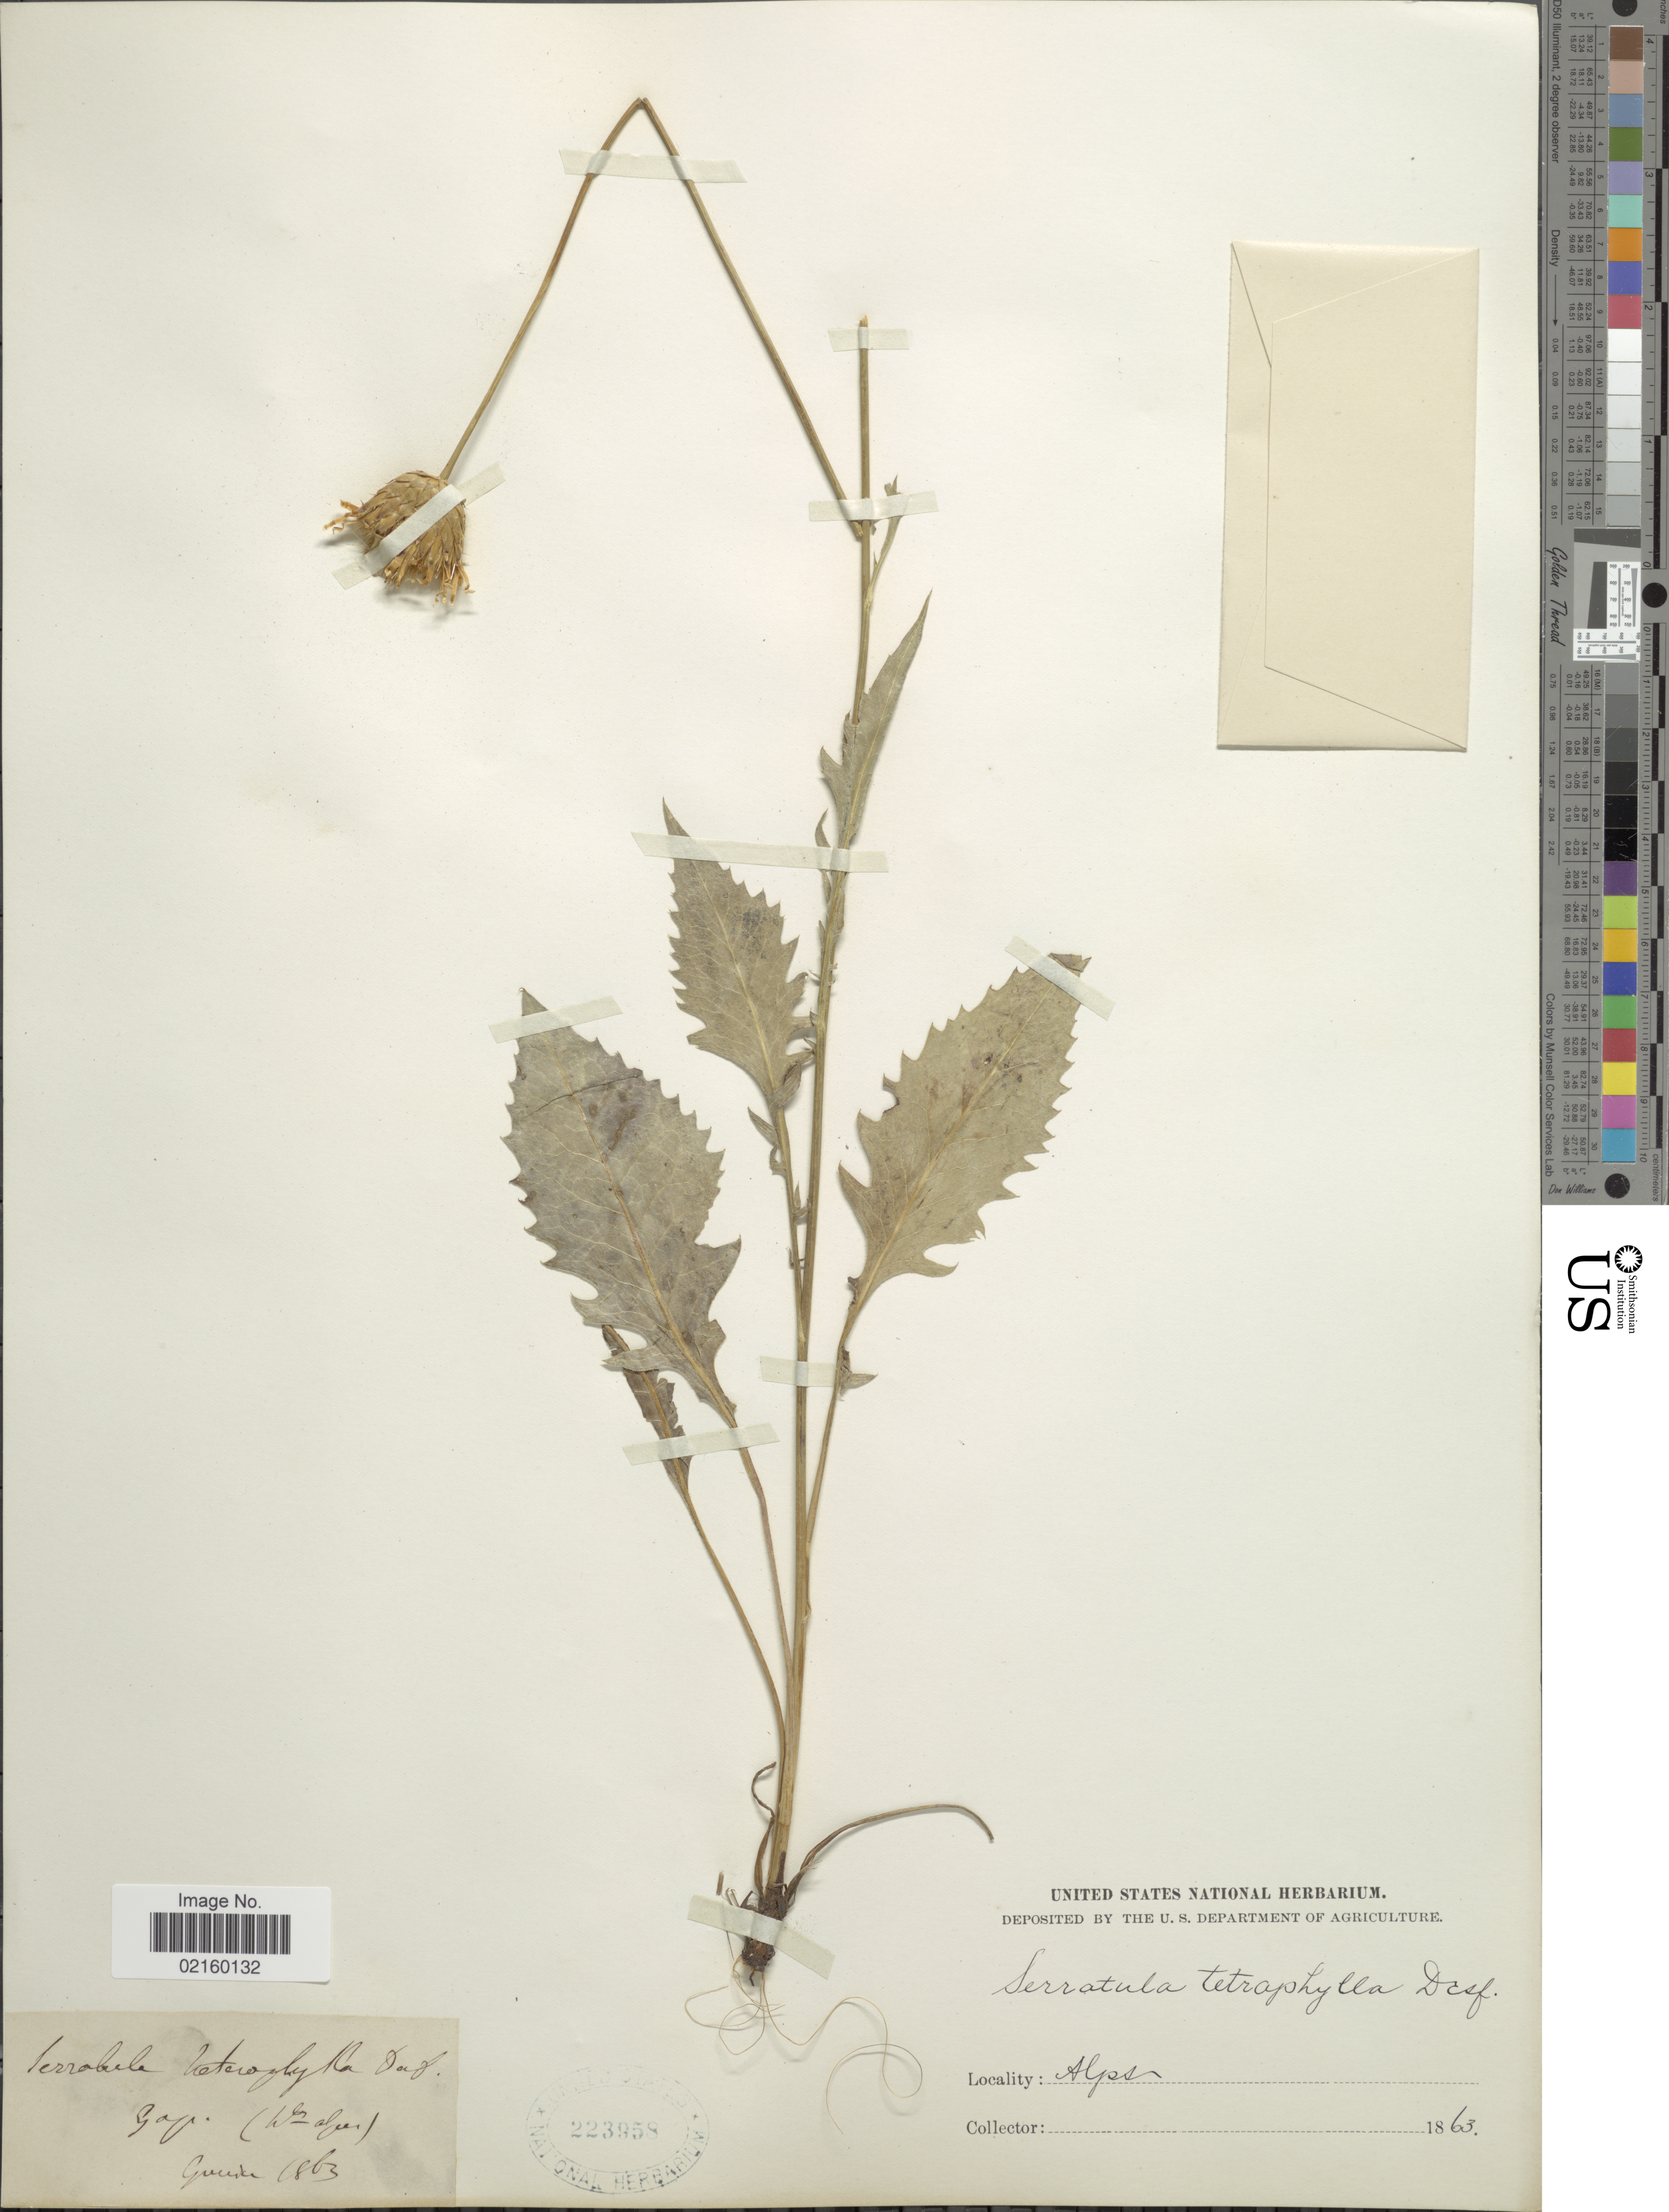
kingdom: Plantae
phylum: Tracheophyta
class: Magnoliopsida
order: Asterales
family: Asteraceae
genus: Klasea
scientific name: Klasea flavescens subsp. mucronata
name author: (Desf.) Cantó & Rivas Mart.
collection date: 1863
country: France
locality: Alpes, Gap. W [illegible text] Alpes [interpreted]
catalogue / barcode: US 223958